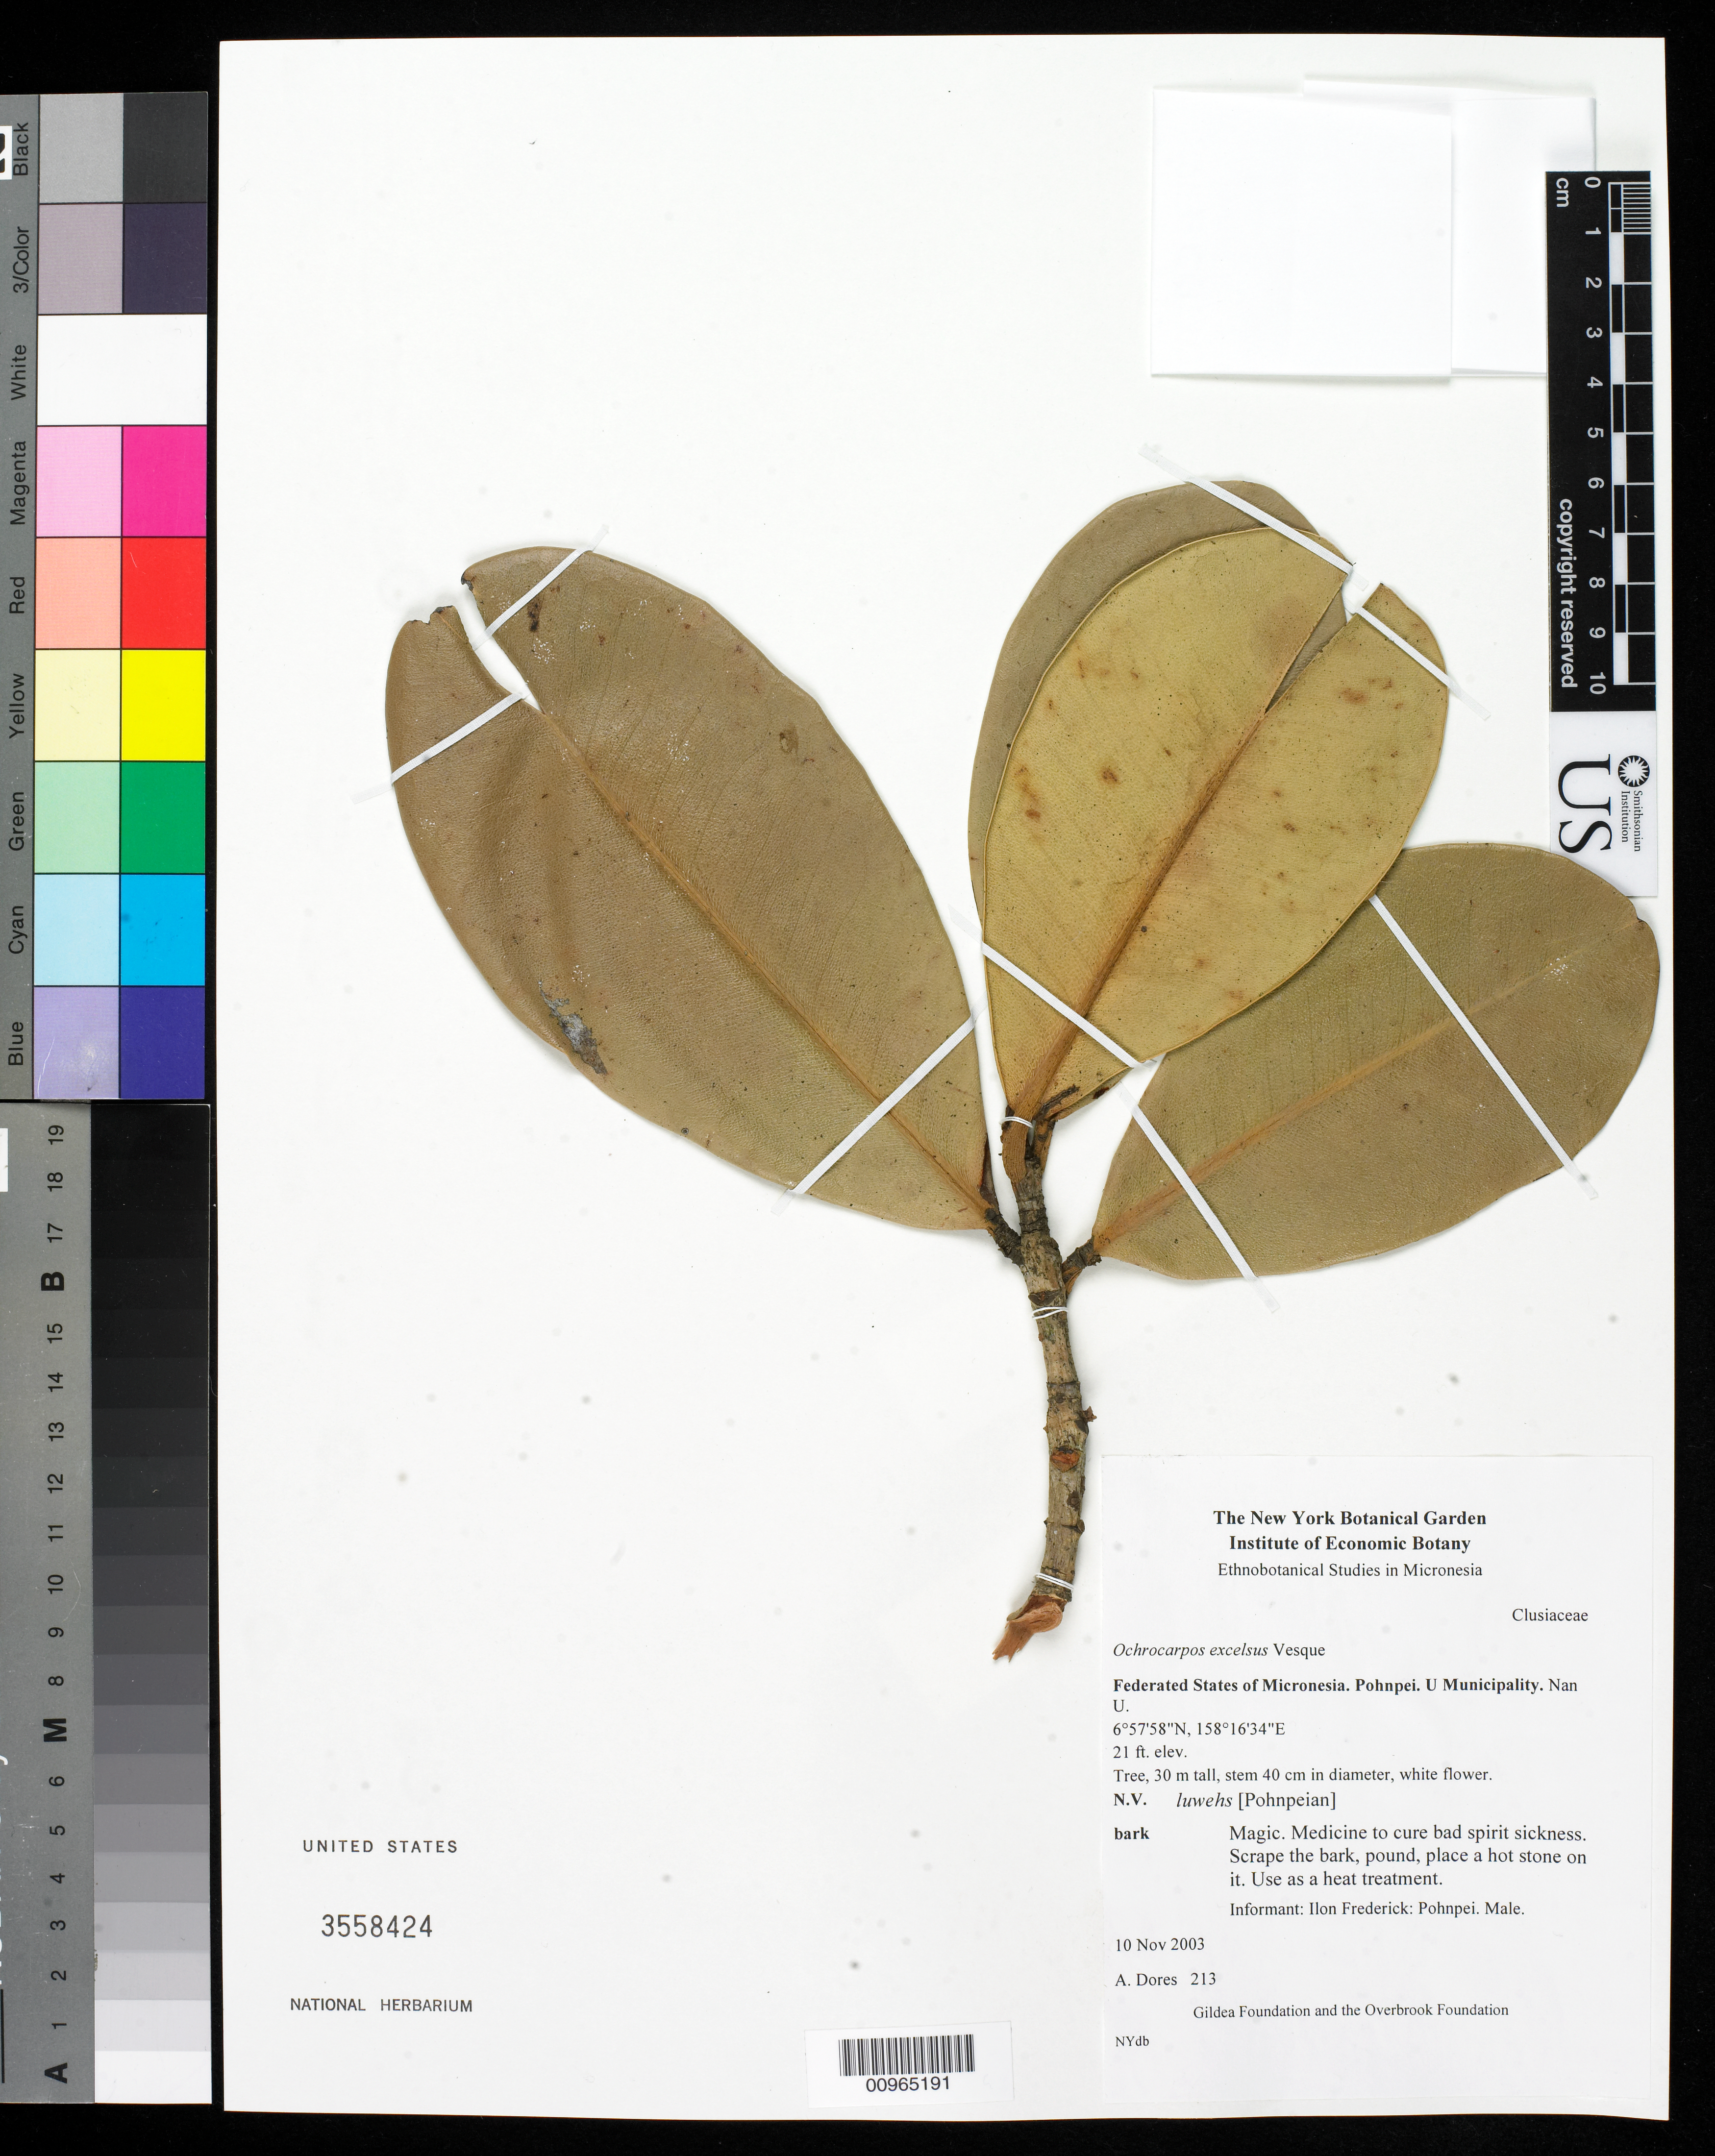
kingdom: Plantae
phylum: Tracheophyta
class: Magnoliopsida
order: Malpighiales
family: Clusiaceae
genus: Ochrocarpos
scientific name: Ochrocarpos excelsus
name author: (Zoll. & Moritzi) Vesque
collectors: A. Dores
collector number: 213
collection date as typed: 10 Nov 2003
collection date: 2003-11-10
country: Micronesia, Federated States of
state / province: Pohnpei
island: Pohnpei [Ponape]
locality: Nan U, U Muncipality, Pohnpei, Micronesia.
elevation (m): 6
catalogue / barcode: US 3558424